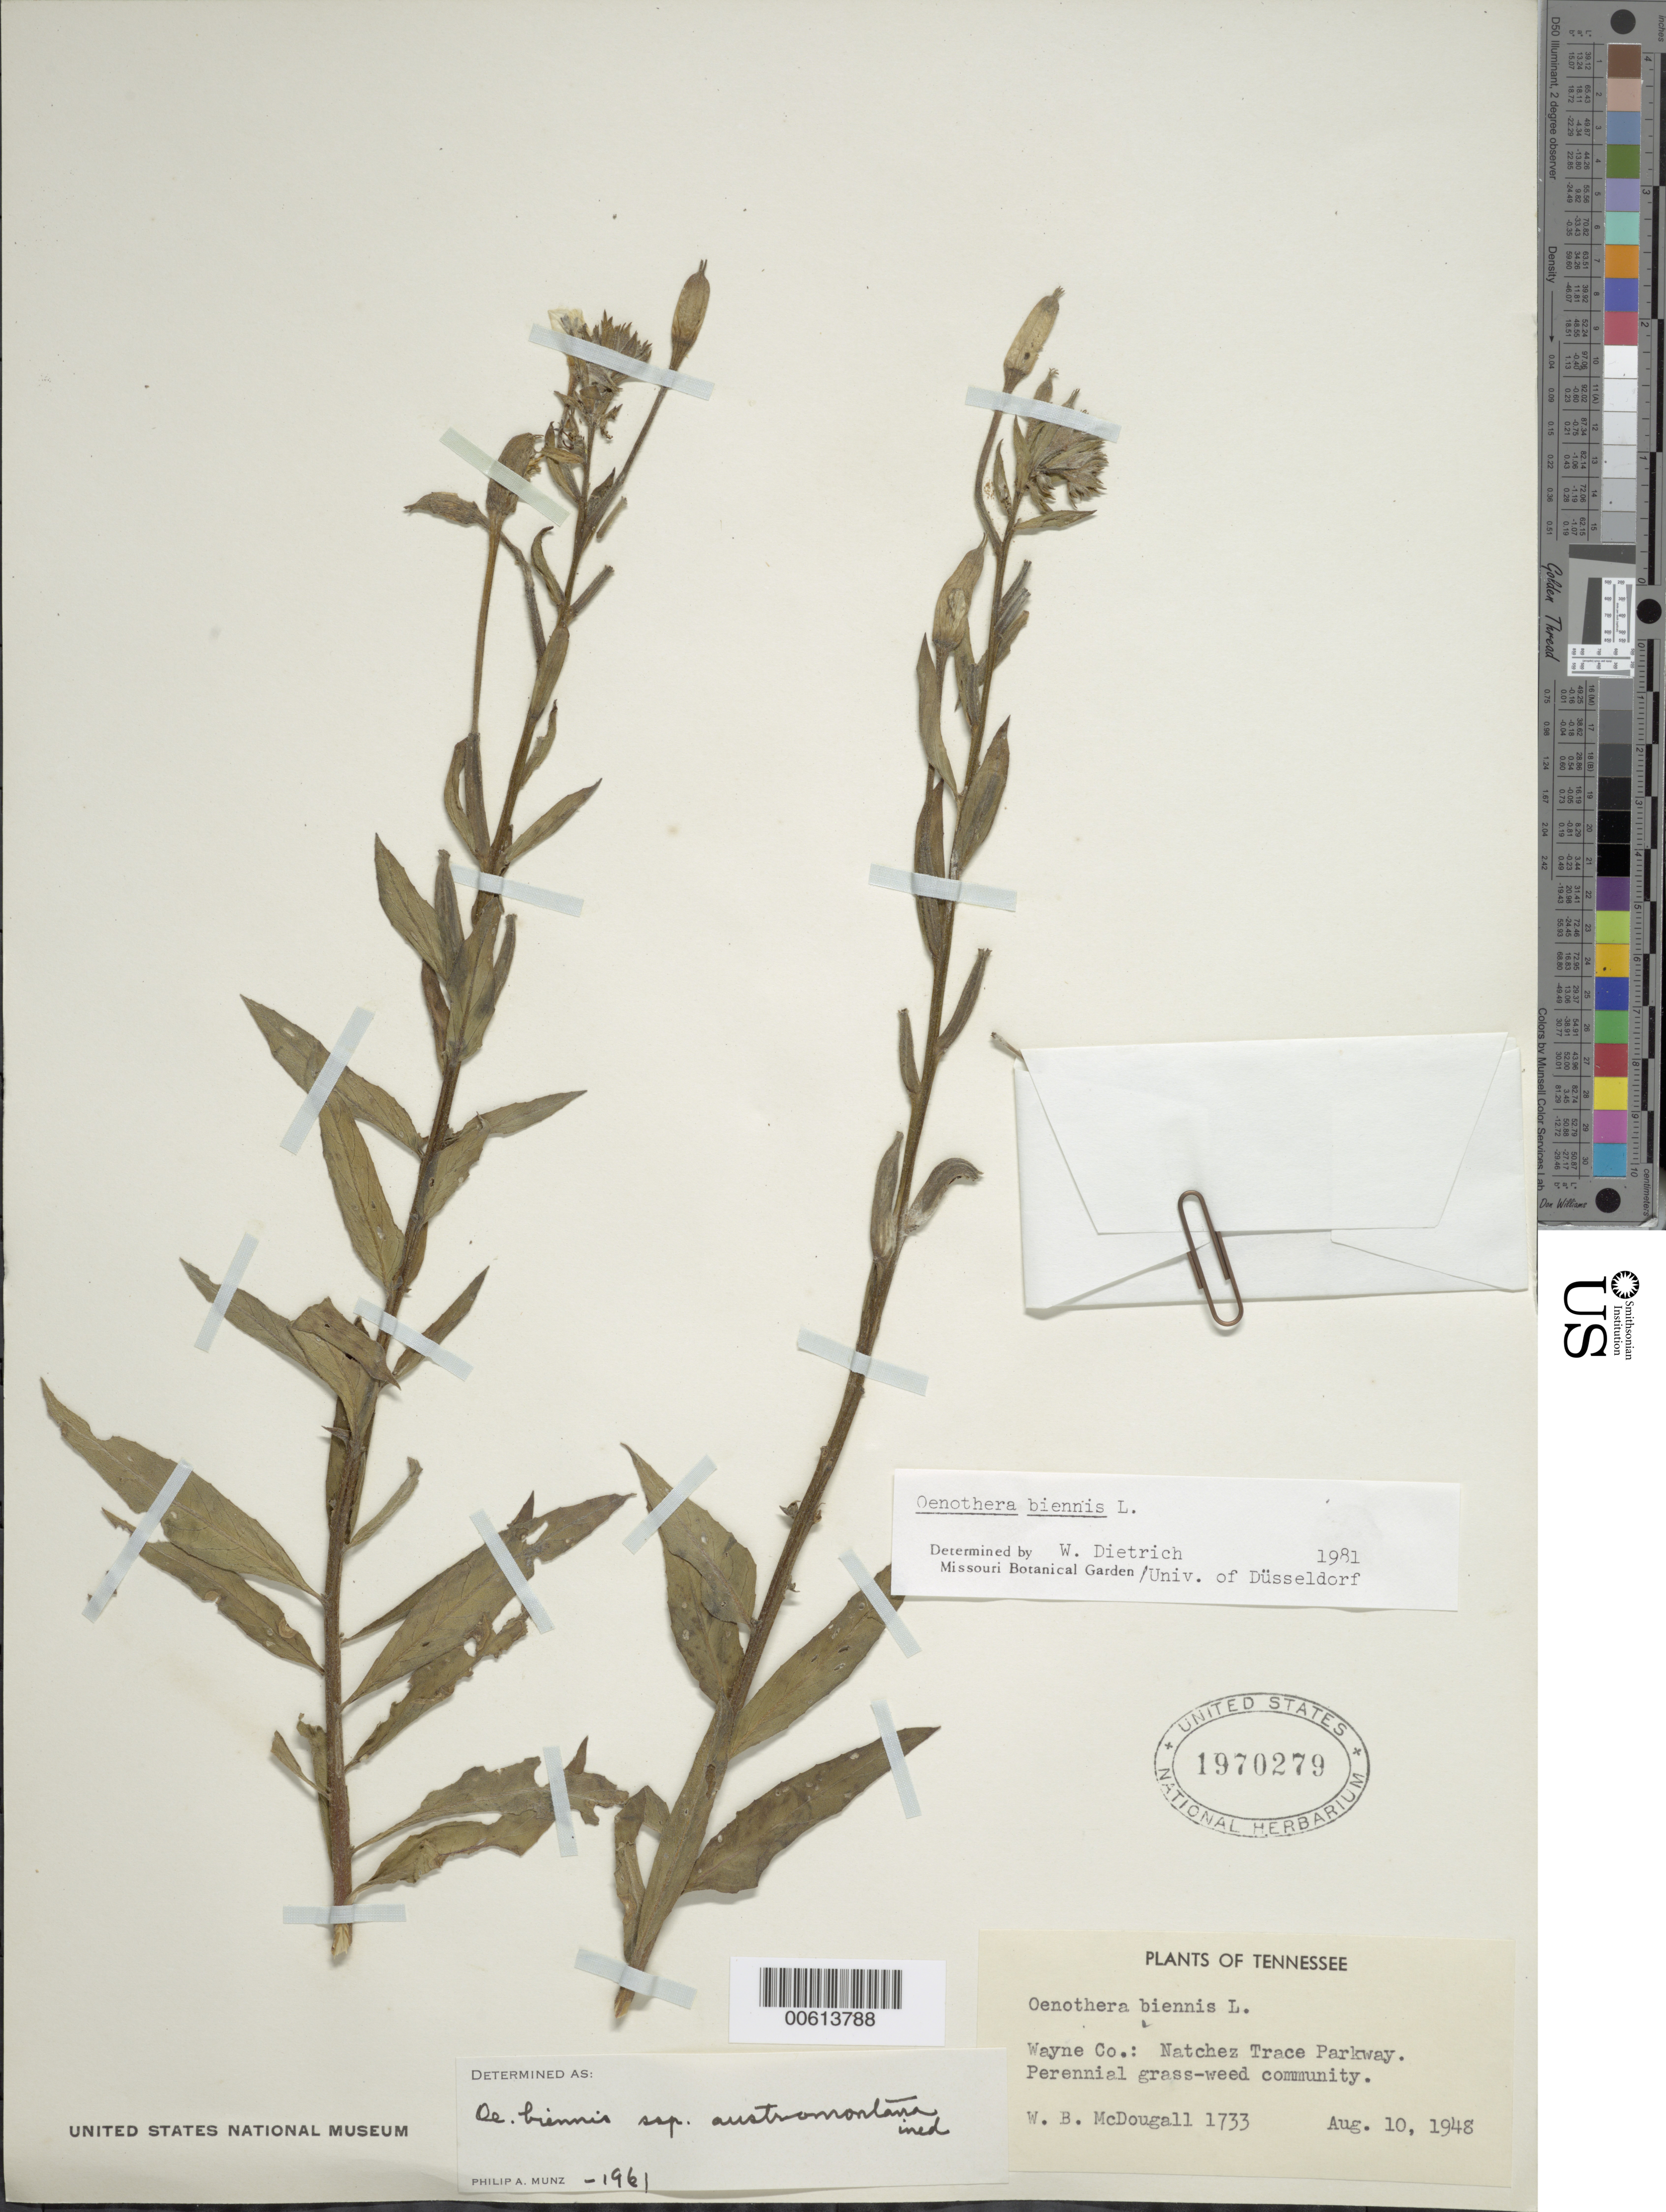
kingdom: Plantae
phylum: Tracheophyta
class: Magnoliopsida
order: Myrtales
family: Onagraceae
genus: Oenothera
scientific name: Oenothera biennis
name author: L.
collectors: W. McDougall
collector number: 1733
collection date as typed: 10 Aug 1948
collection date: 1948-08-10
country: United States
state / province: Tennessee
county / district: Wayne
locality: Natchez Trace Parkway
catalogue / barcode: US 1970279